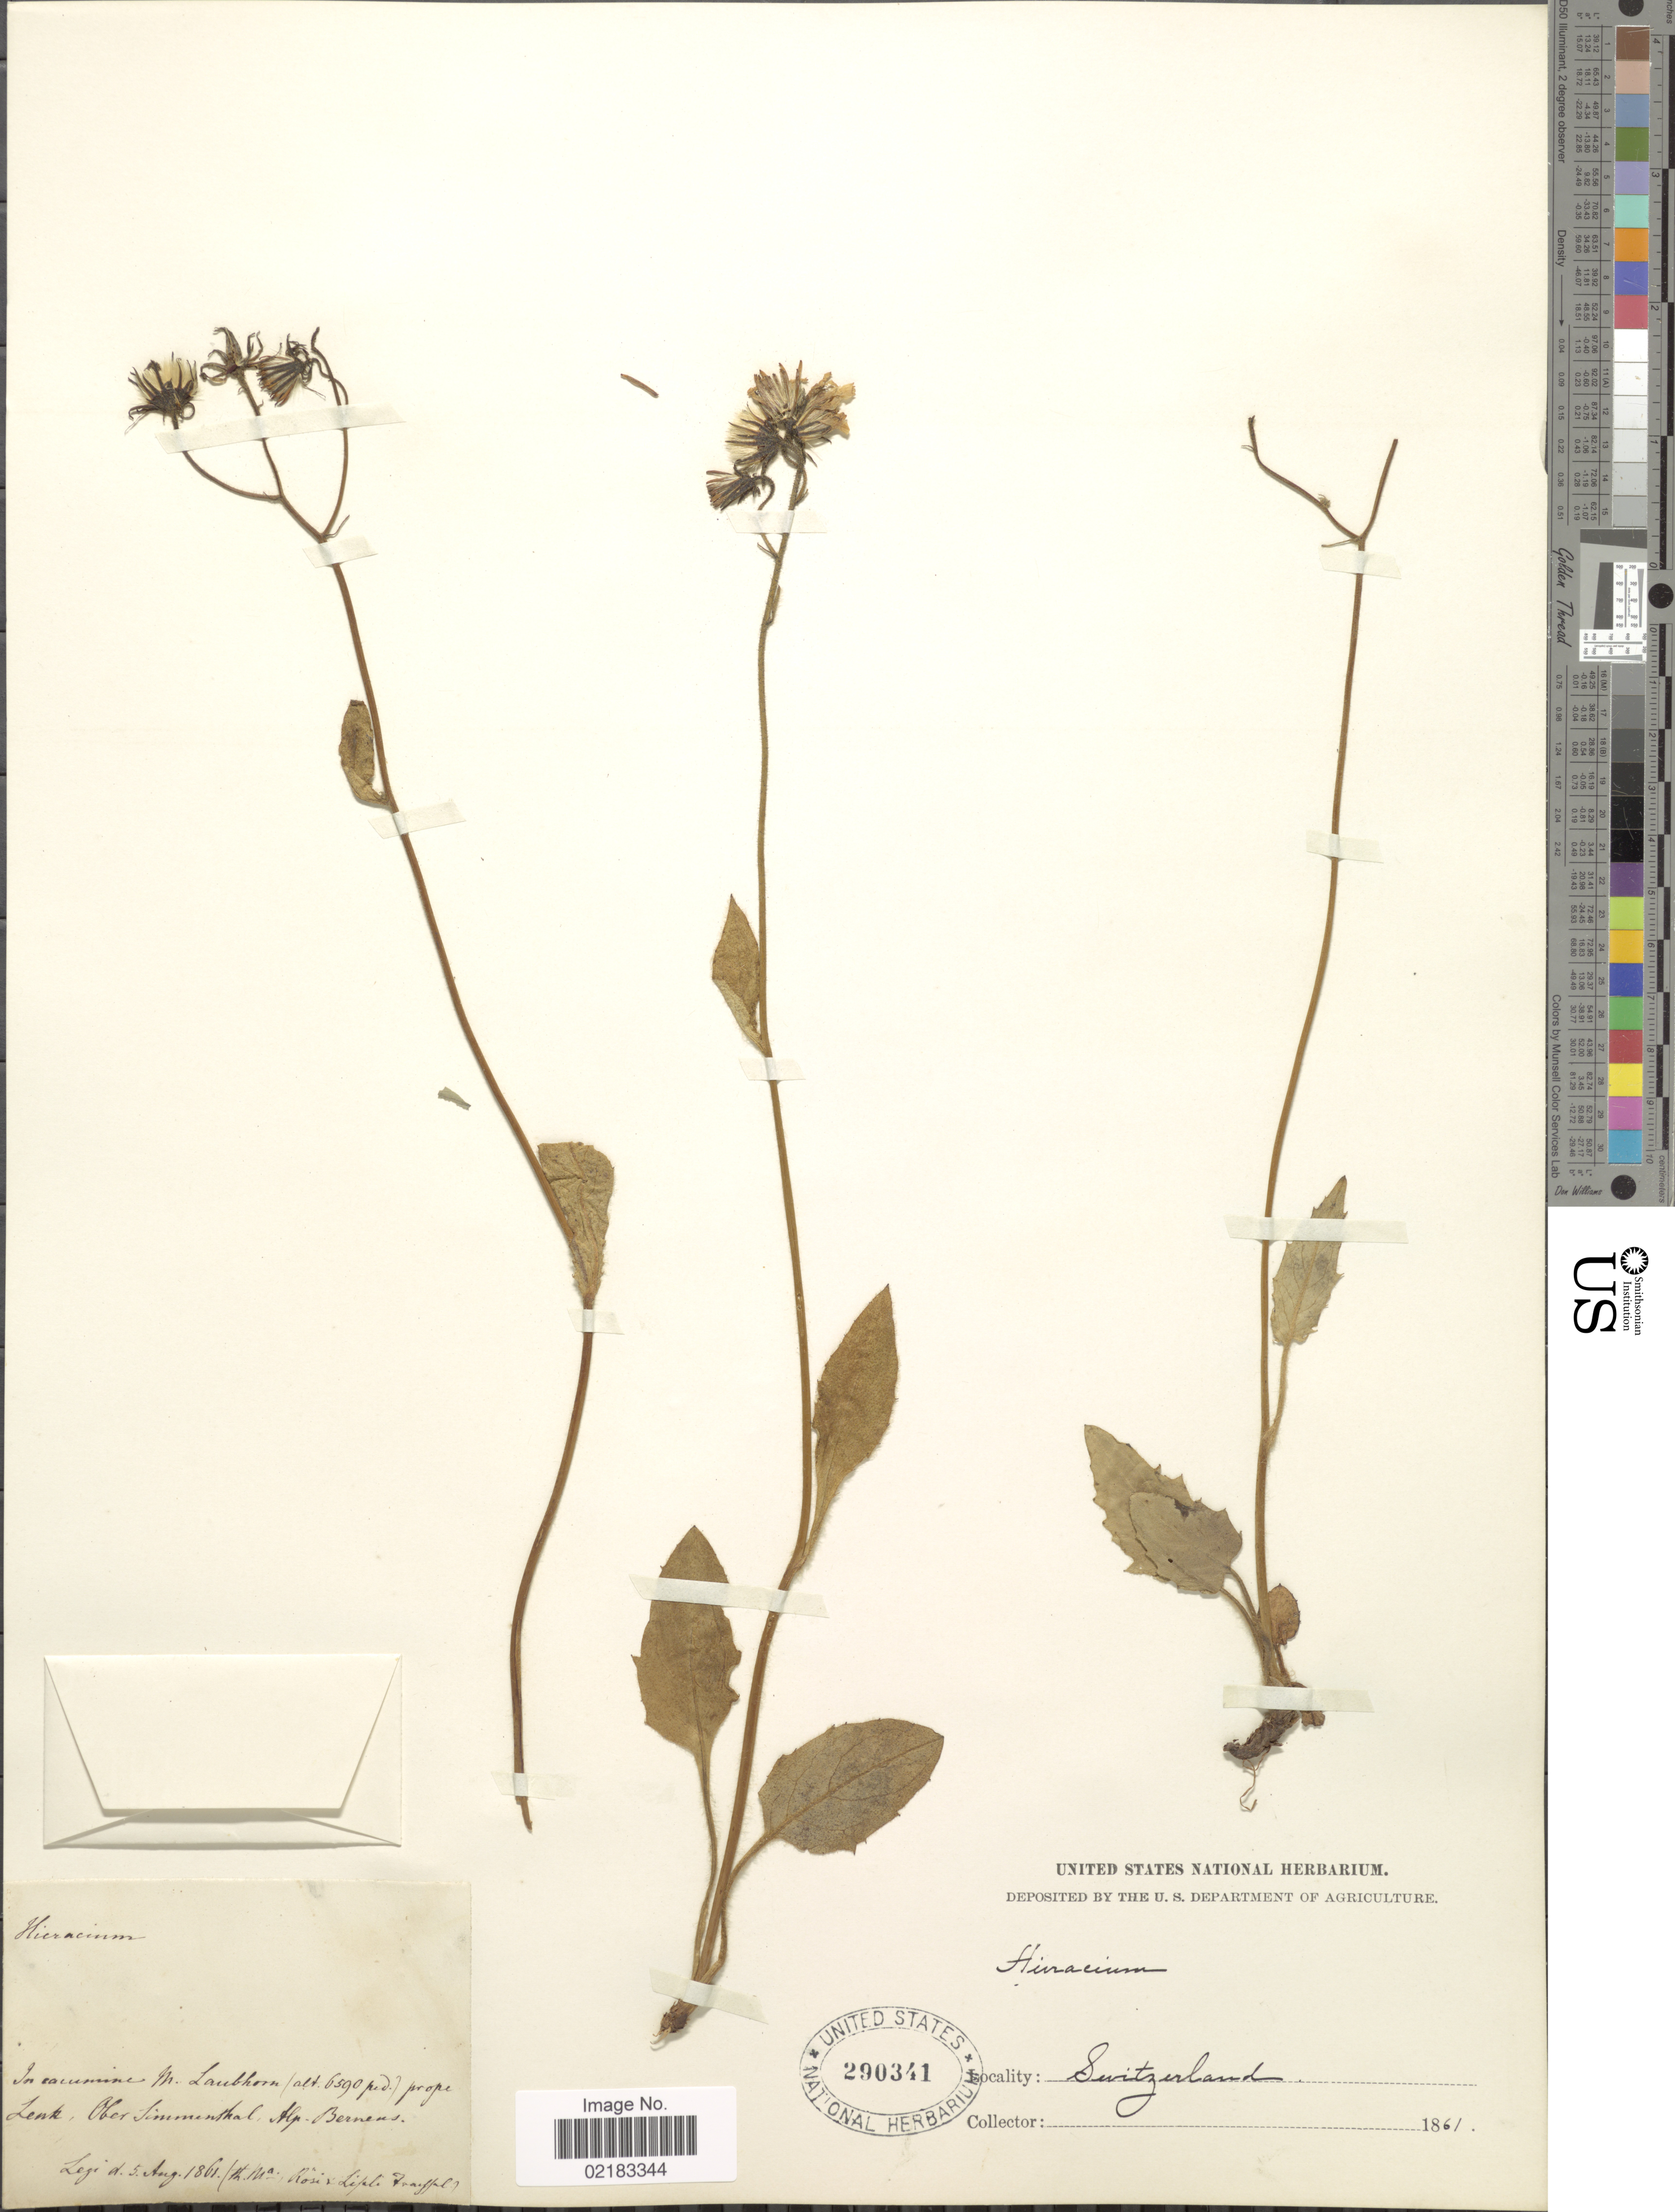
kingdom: Plantae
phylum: Tracheophyta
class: Magnoliopsida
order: Asterales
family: Asteraceae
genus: Hieracium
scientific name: Hieracium murorum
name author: L.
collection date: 1861-08-05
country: Switzerland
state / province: Bern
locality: M. Lauberhorn prope Lenk, Ober Simmenthal, Alp Bernens.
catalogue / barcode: US 290341